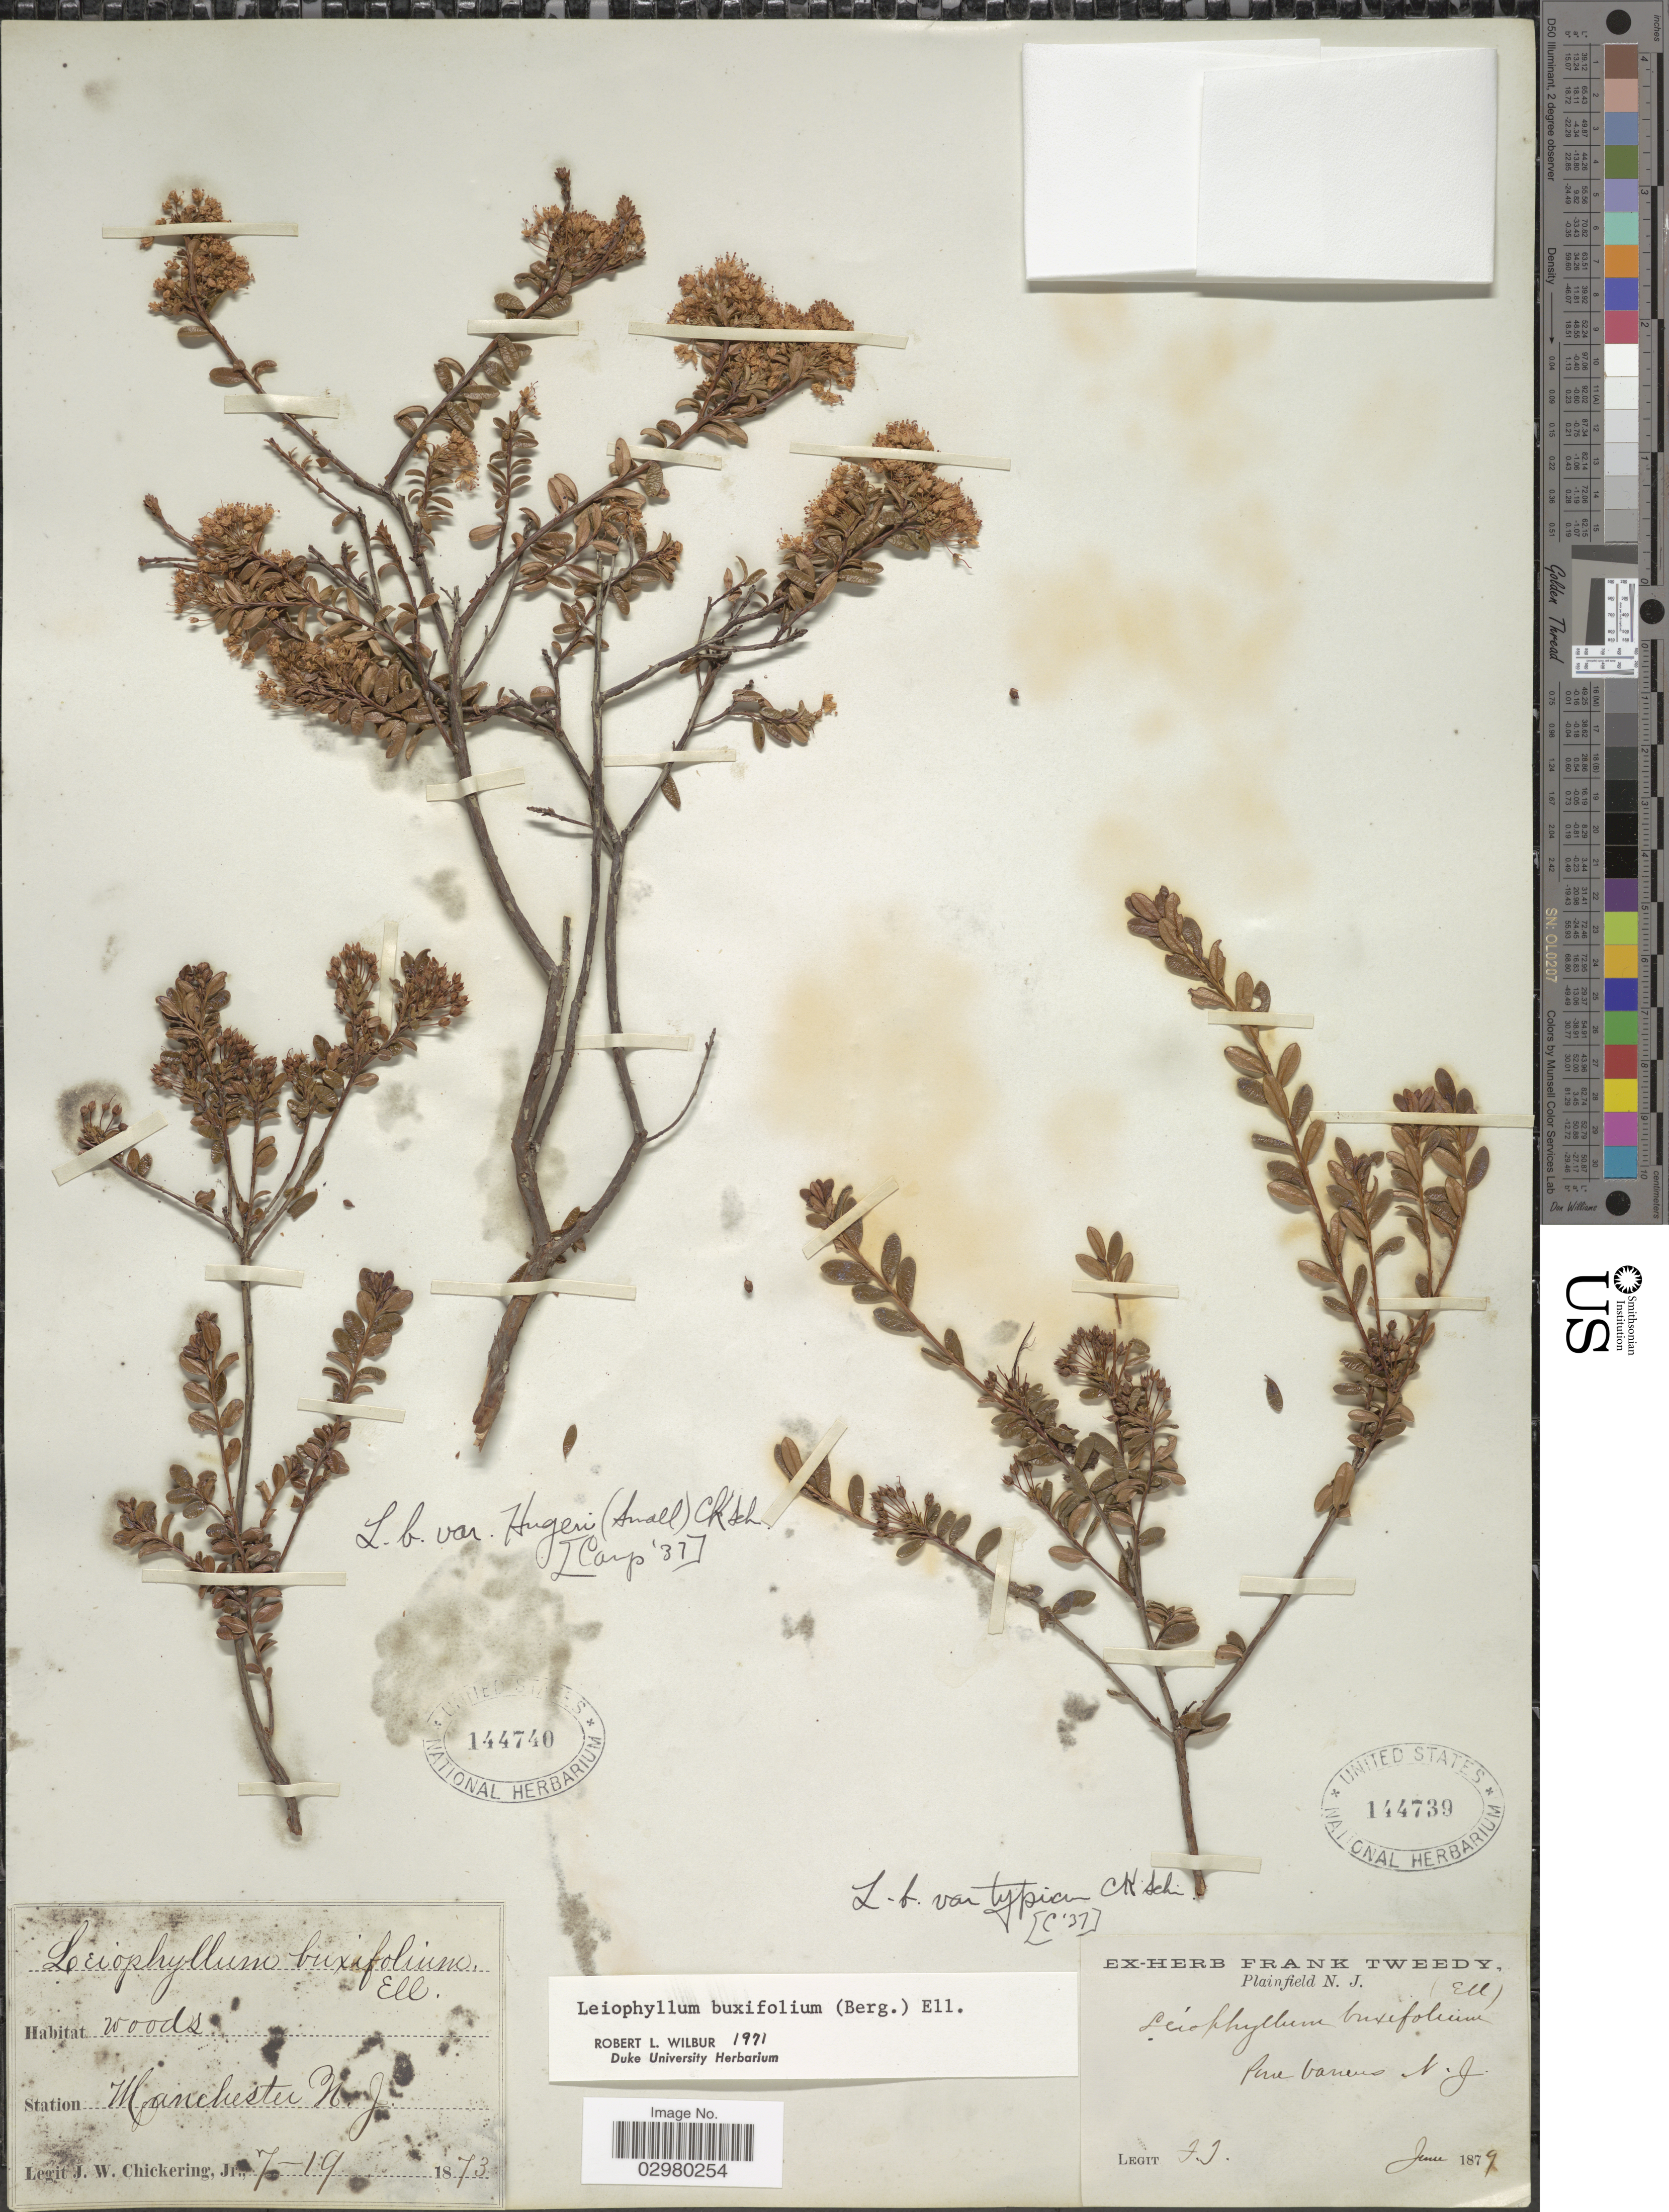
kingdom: Plantae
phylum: Tracheophyta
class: Magnoliopsida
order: Ericales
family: Ericaceae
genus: Leiophyllum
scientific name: Leiophyllum buxifolium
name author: (Bergius) Elliott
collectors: J. W. Chickering Jr.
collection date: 1873-07-19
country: United States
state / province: New Jersey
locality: Station Manchester.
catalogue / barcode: US 144740-2